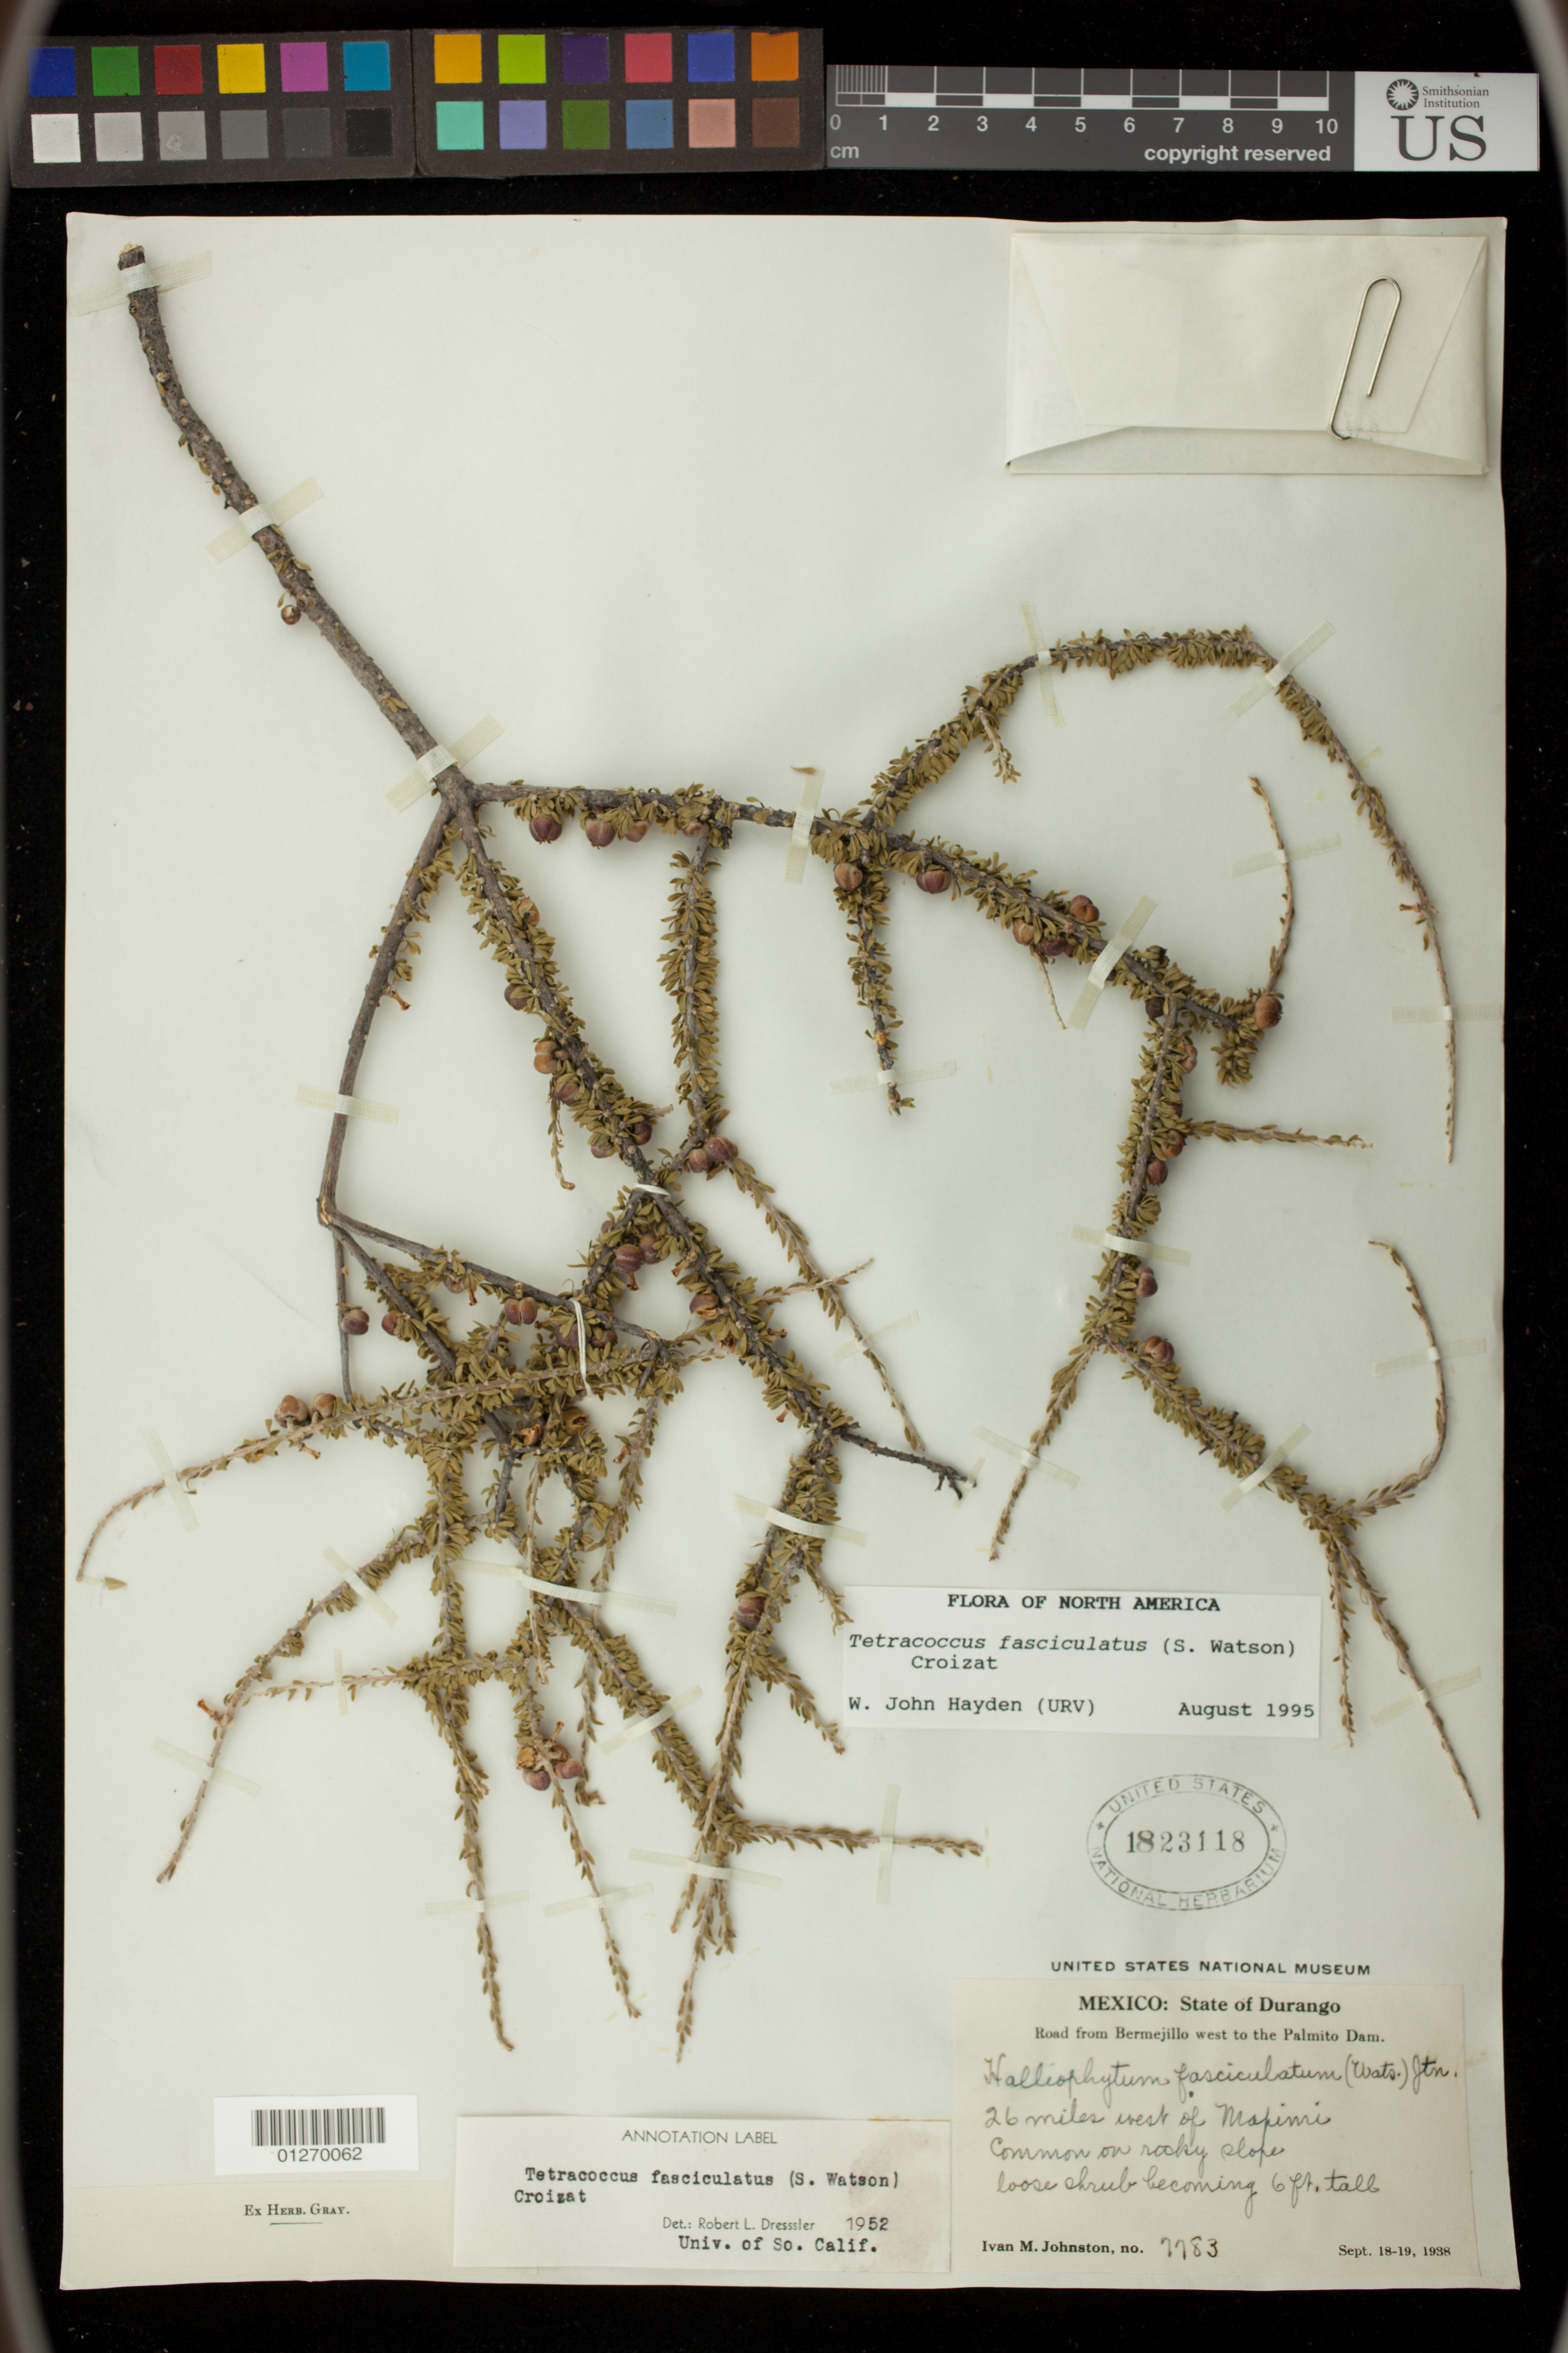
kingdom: Plantae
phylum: Tracheophyta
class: Magnoliopsida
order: Malpighiales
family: Picrodendraceae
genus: Tetracoccus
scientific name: Tetracoccus fasciculatus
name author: (S. Watson) Croizat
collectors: I.M. Johnston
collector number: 7783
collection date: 1938-09-18/1938-09-19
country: Mexico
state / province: Durango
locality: Road from Bermejillo west to the Palmito Dam. 26 miles west of Mapimi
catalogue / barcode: US 1823118